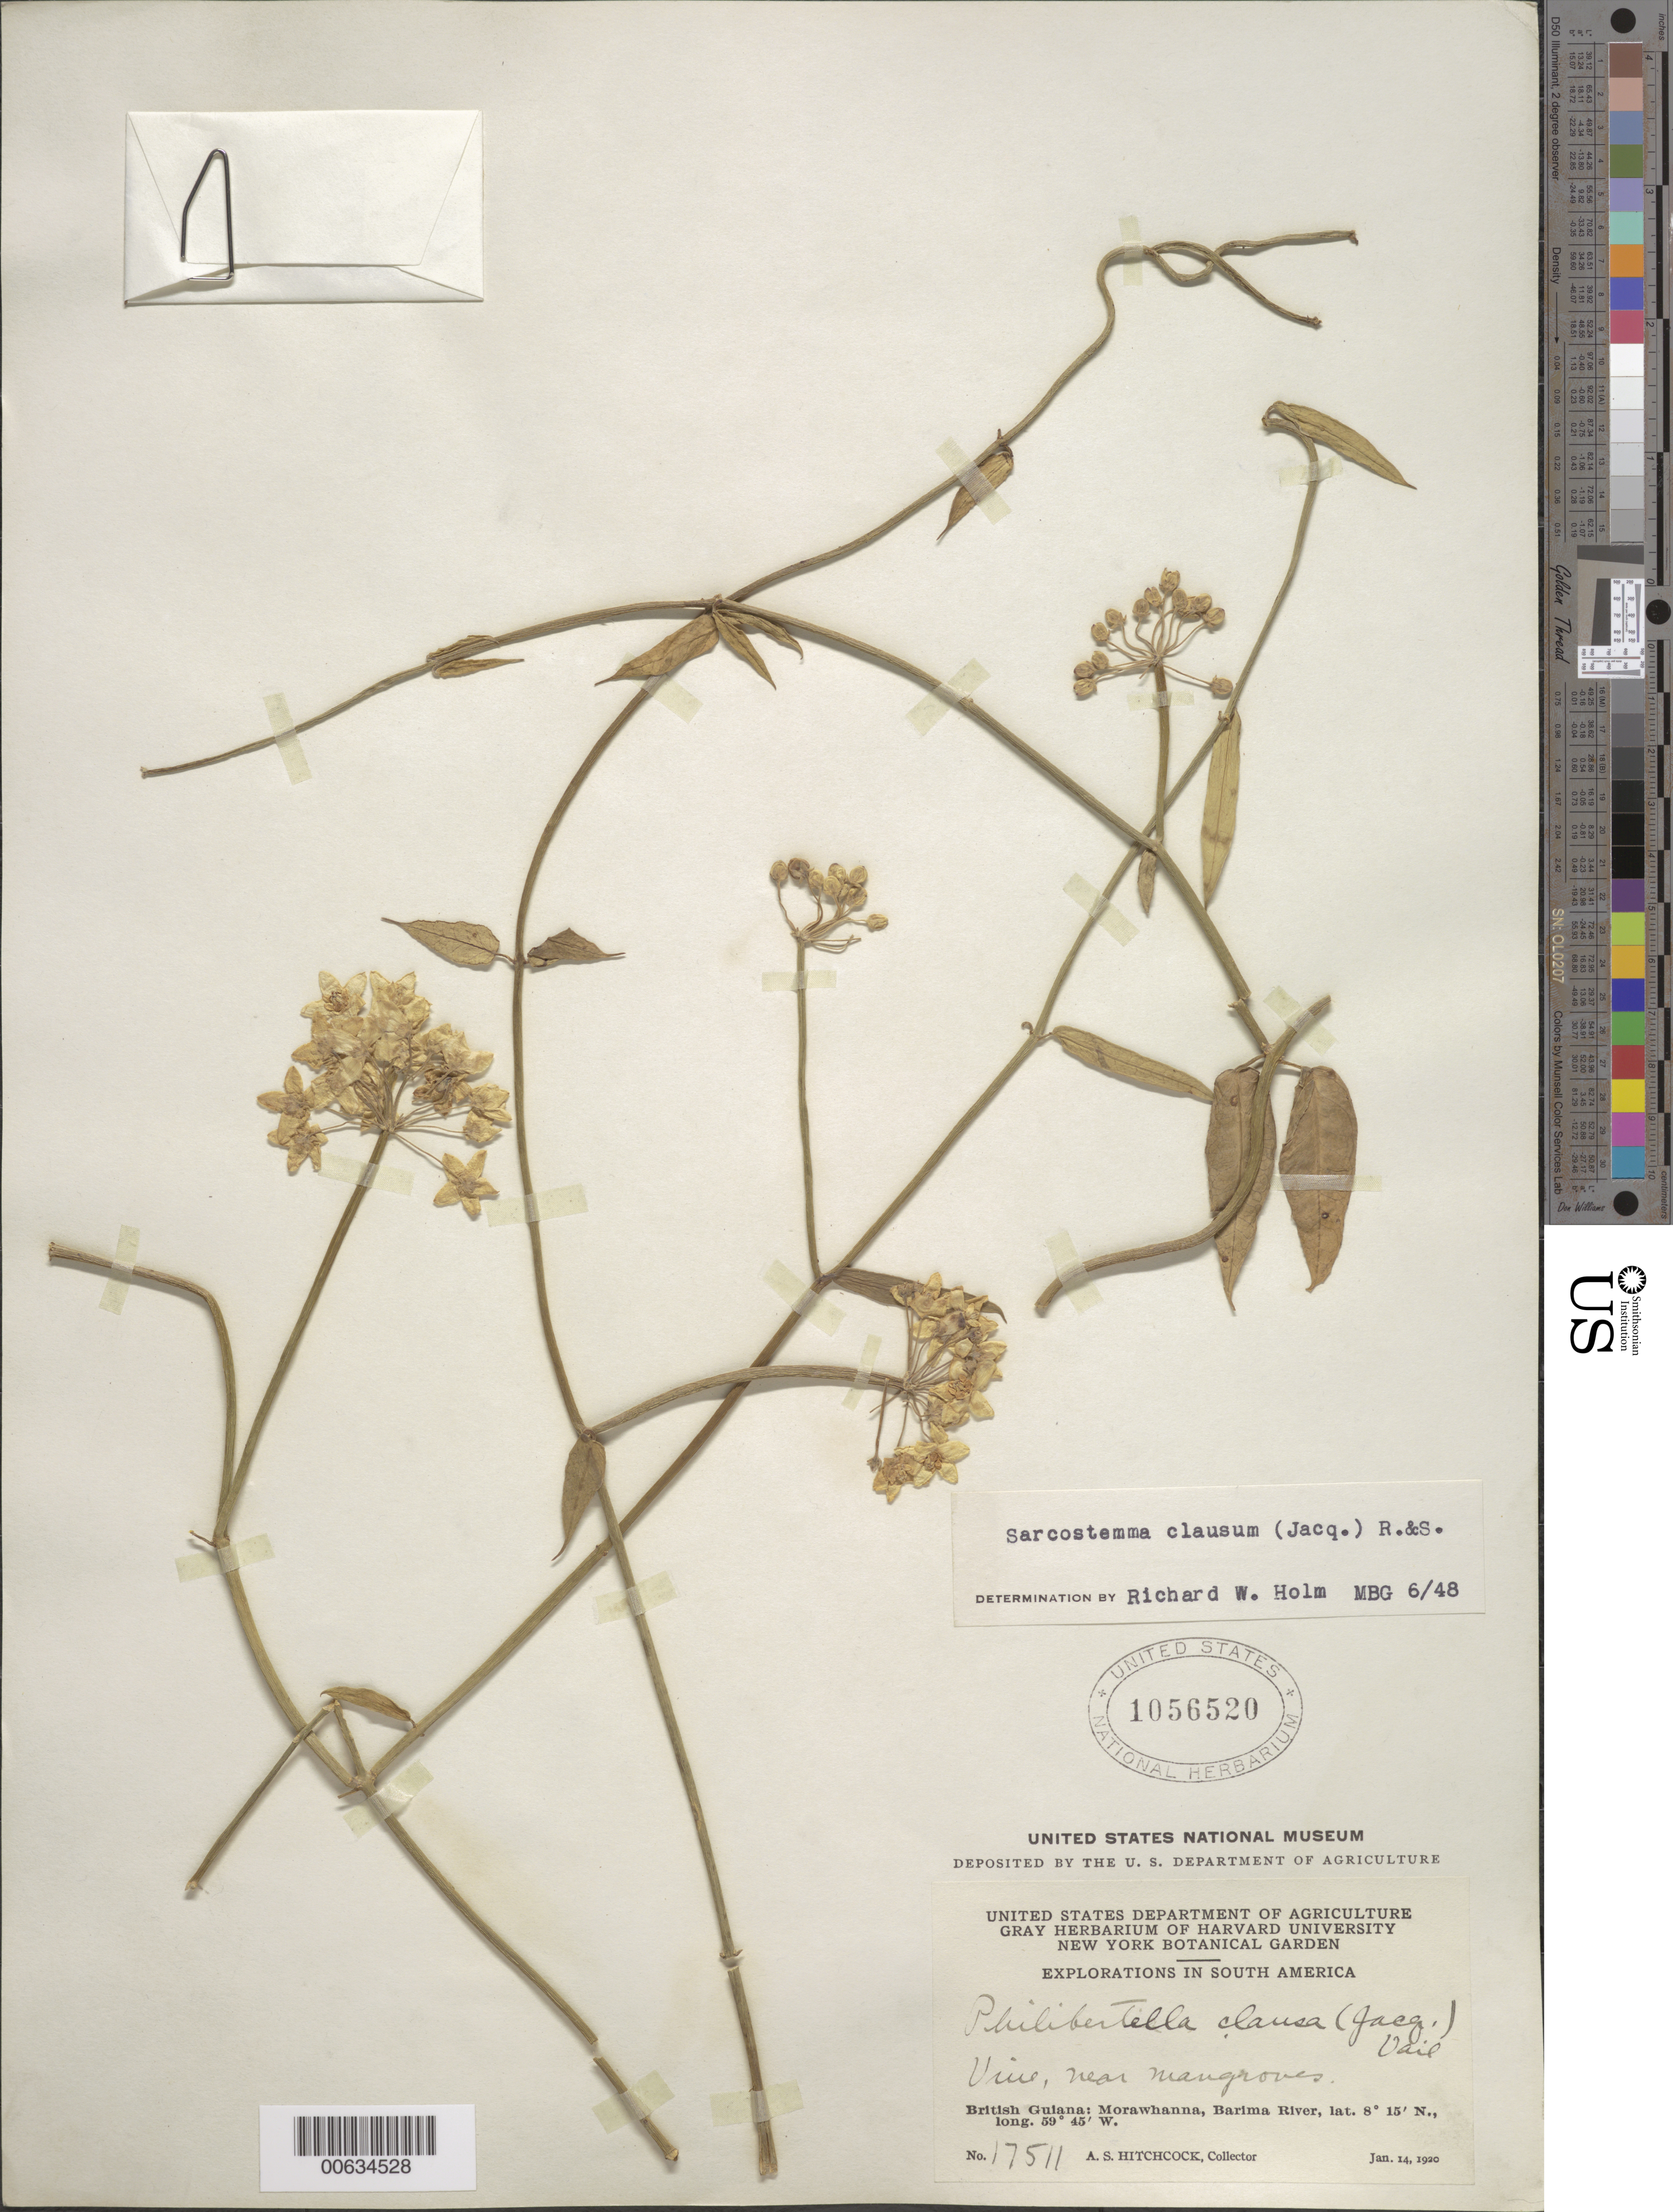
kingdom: Plantae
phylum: Tracheophyta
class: Magnoliopsida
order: Gentianales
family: Apocynaceae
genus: Sarcostemma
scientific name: Sarcostemma clausum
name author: (Jacq.) Schult.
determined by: Holm, R. W., (MO), Missouri Botanical Garden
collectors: A. S. Hitchcock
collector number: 17511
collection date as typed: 14-Jan-20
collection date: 1920-01-14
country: Guyana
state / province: Barima-Waini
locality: Morawhanna, vic., Barima R.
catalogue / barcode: US 1056520